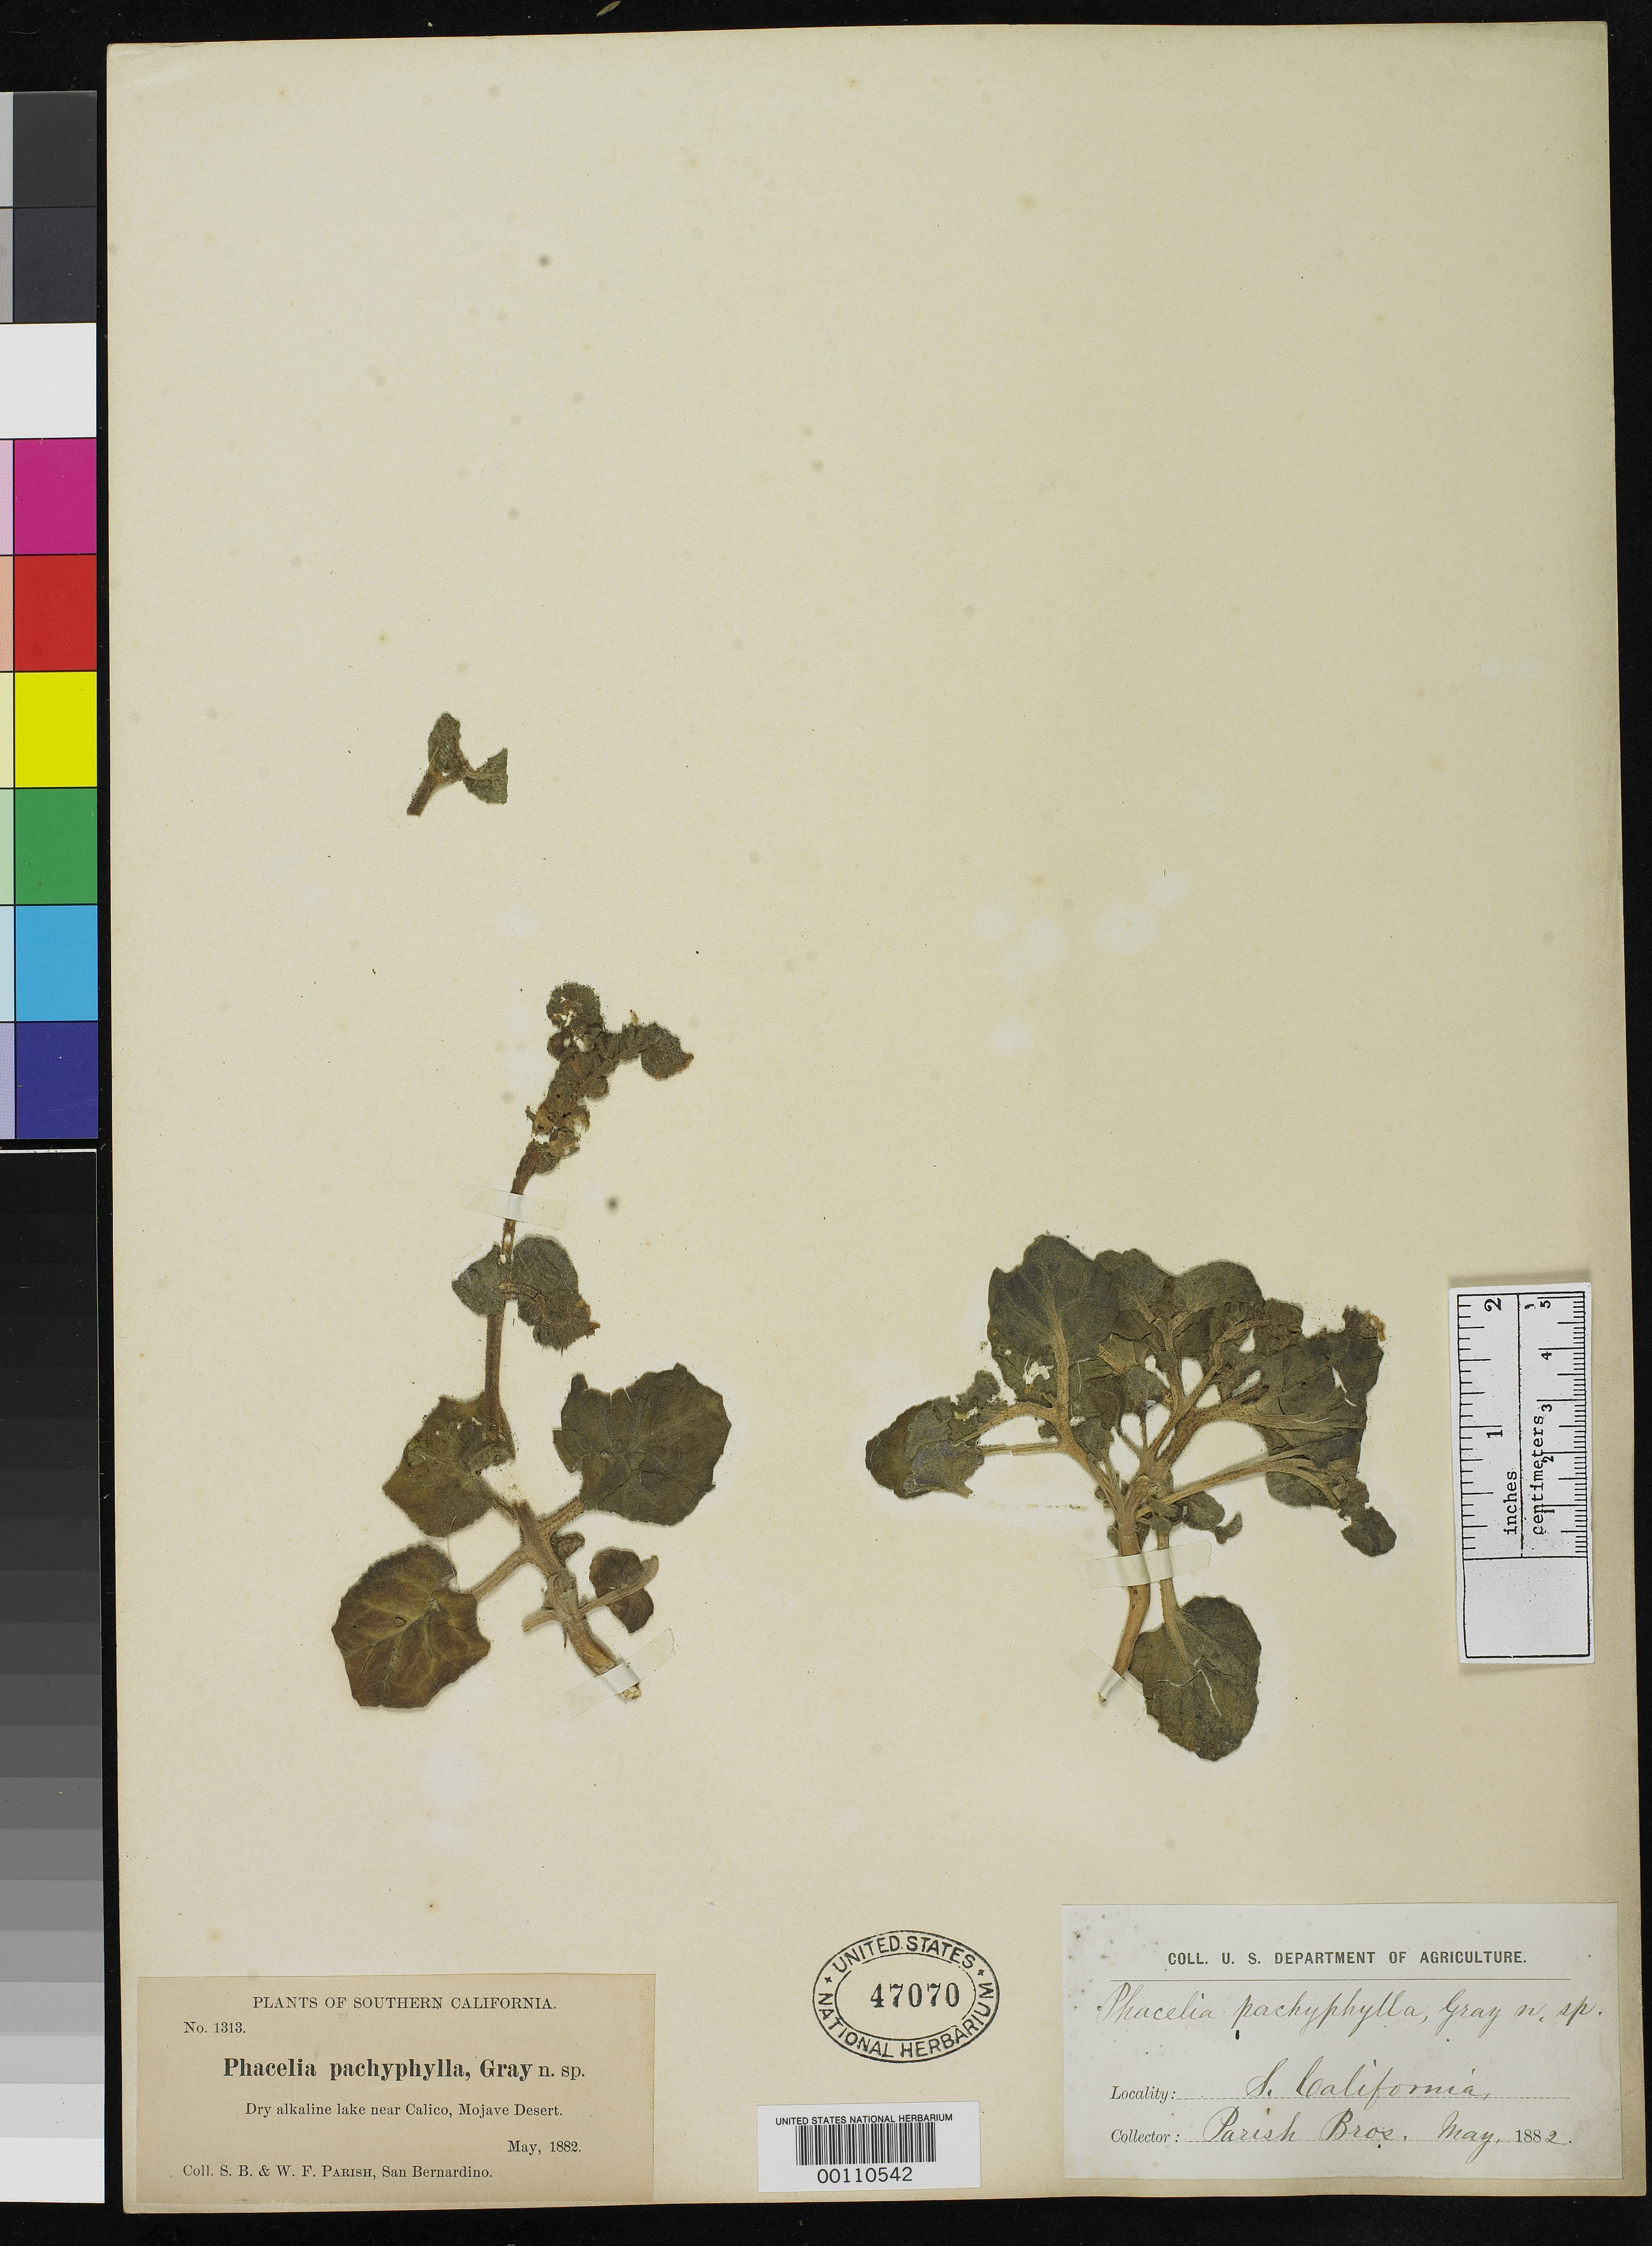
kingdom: Plantae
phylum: Tracheophyta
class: Magnoliopsida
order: Boraginales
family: Hydrophyllaceae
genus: Phacelia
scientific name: Phacelia pachyphylla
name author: A. Gray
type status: Isotype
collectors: S. B. Parish & W. F. Parish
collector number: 1313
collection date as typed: May 1882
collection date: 1882-05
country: United States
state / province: California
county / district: Kern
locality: Mohave Desert, near Calico mines.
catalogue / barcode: US 47070